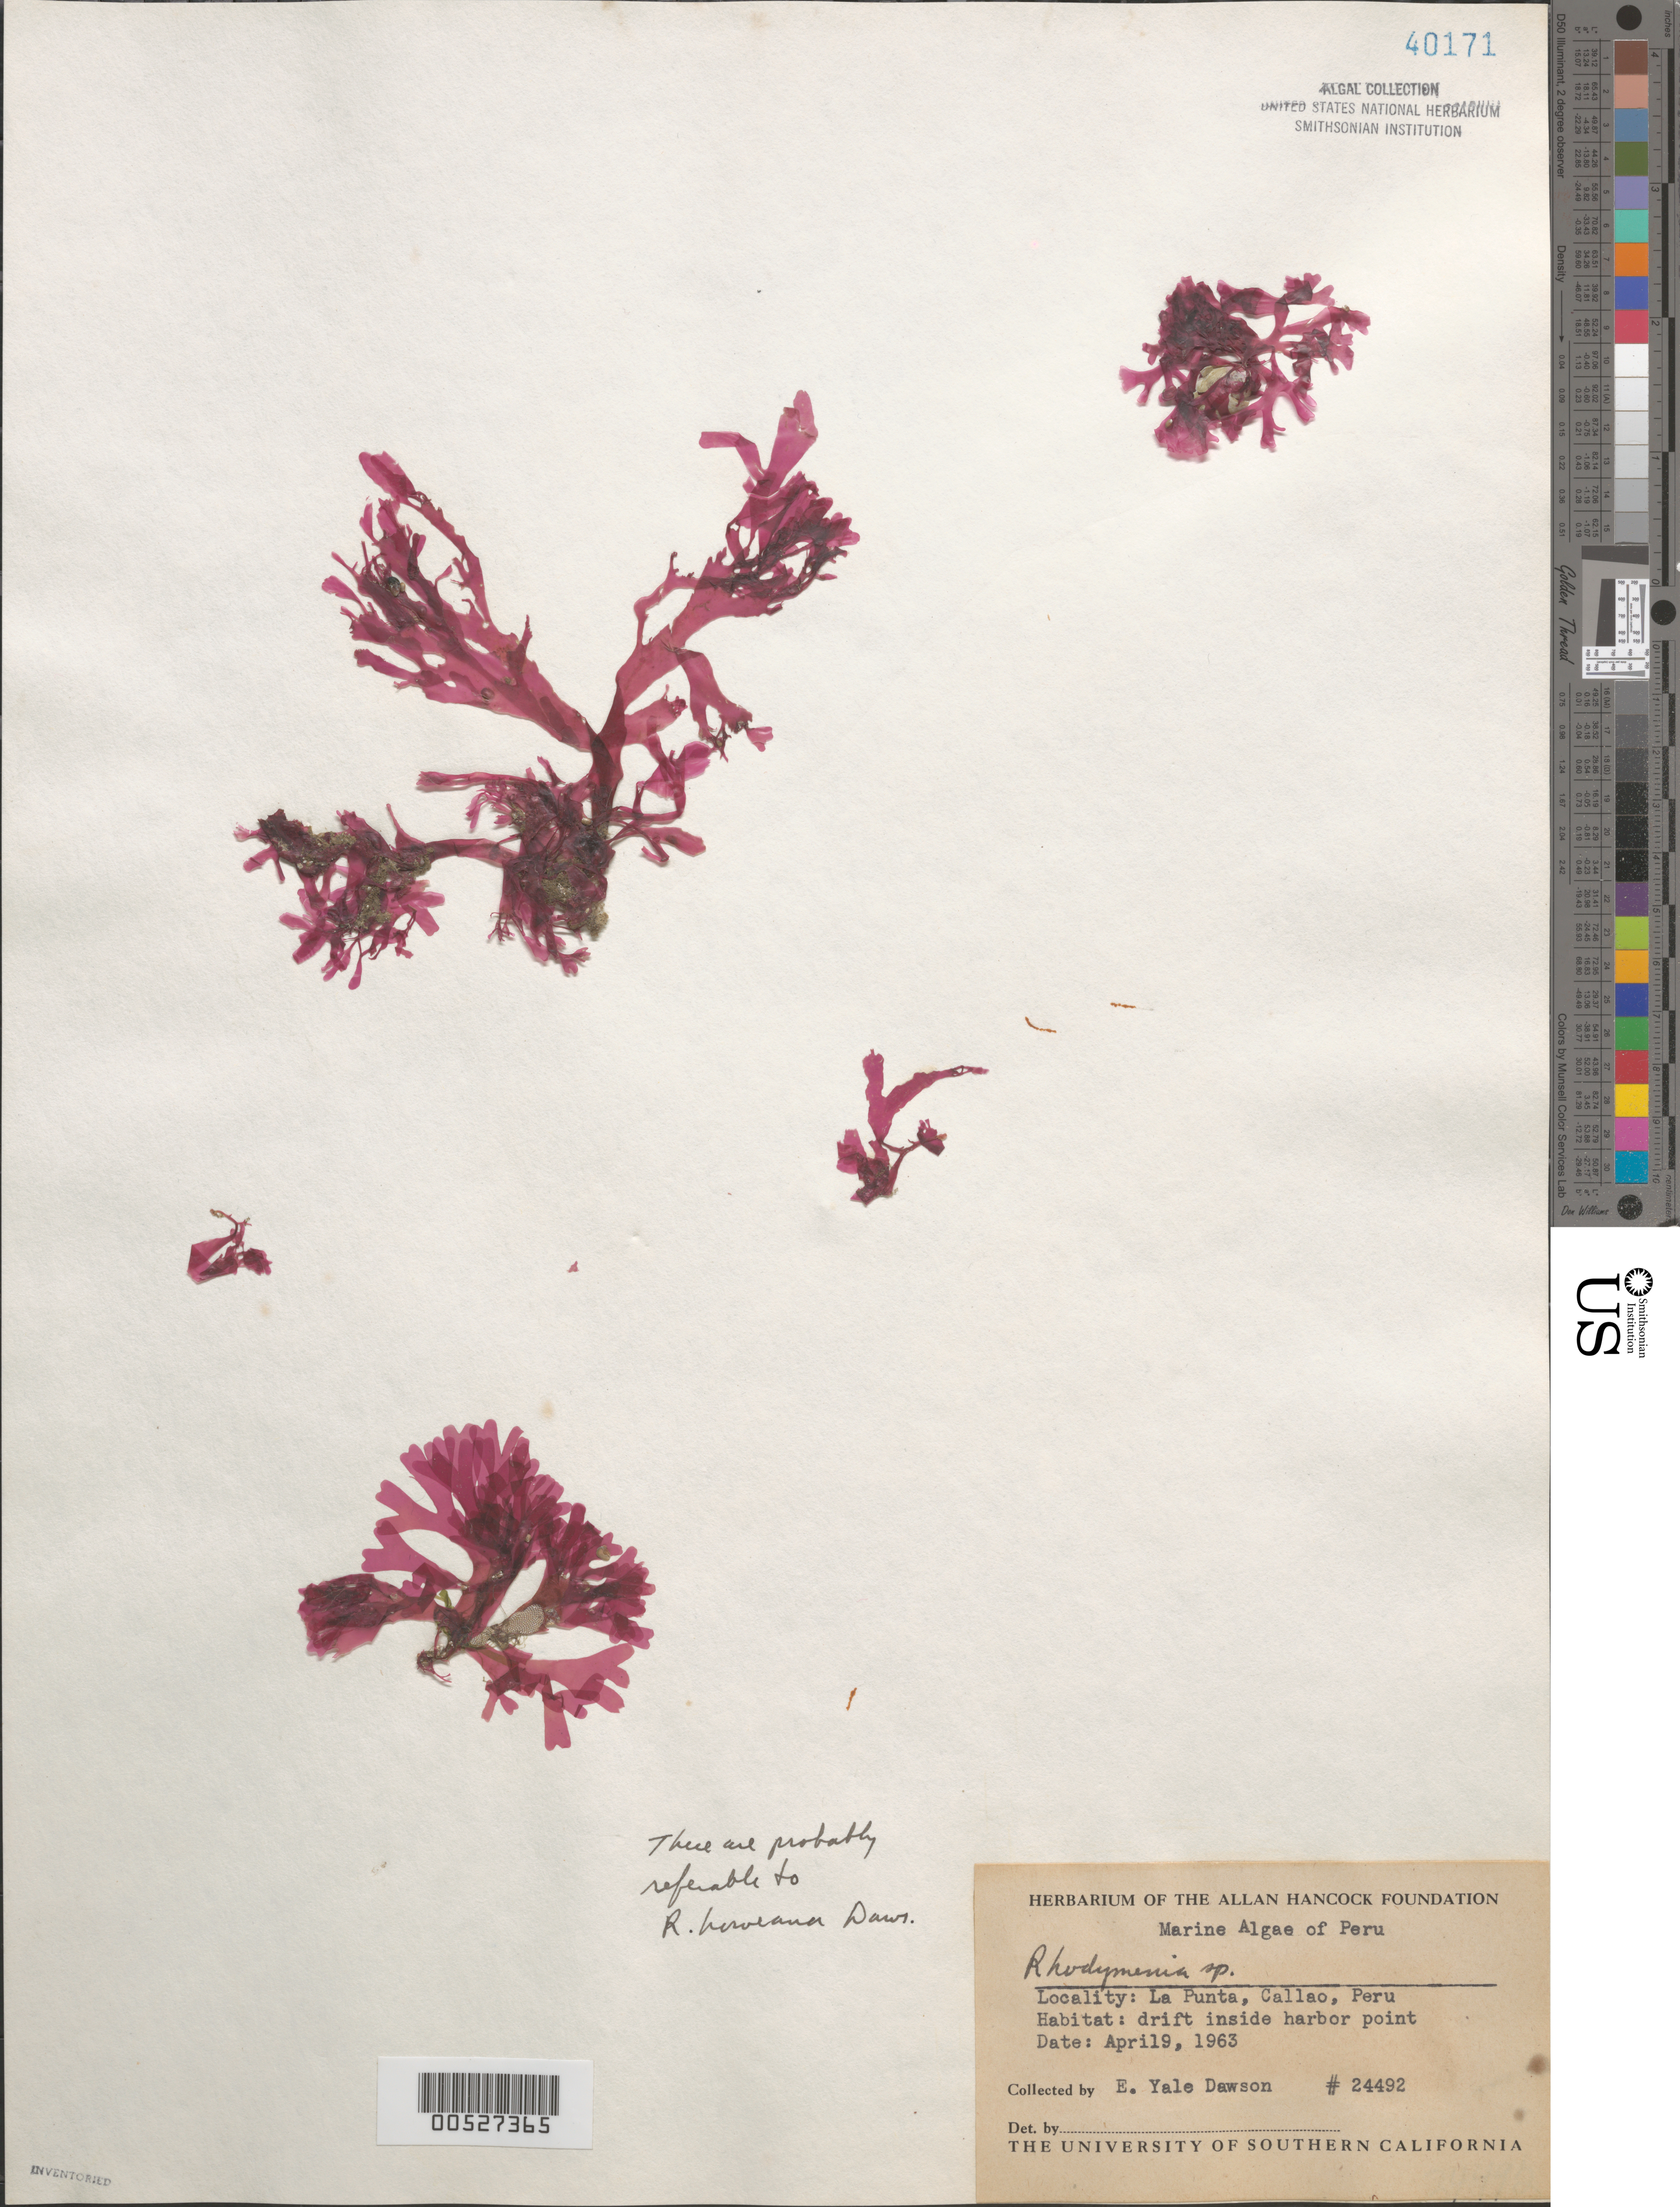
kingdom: Plantae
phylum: Rhodophyta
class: Florideophyceae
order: Rhodymeniales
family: Rhodymeniaceae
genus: Rhodymenia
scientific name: Rhodymenia sp.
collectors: E. Y. Dawson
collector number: EYD 24492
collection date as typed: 09 Apr 1963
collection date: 1963-04-09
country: Peru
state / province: Callao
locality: La Punta, Callao area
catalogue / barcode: US 40171